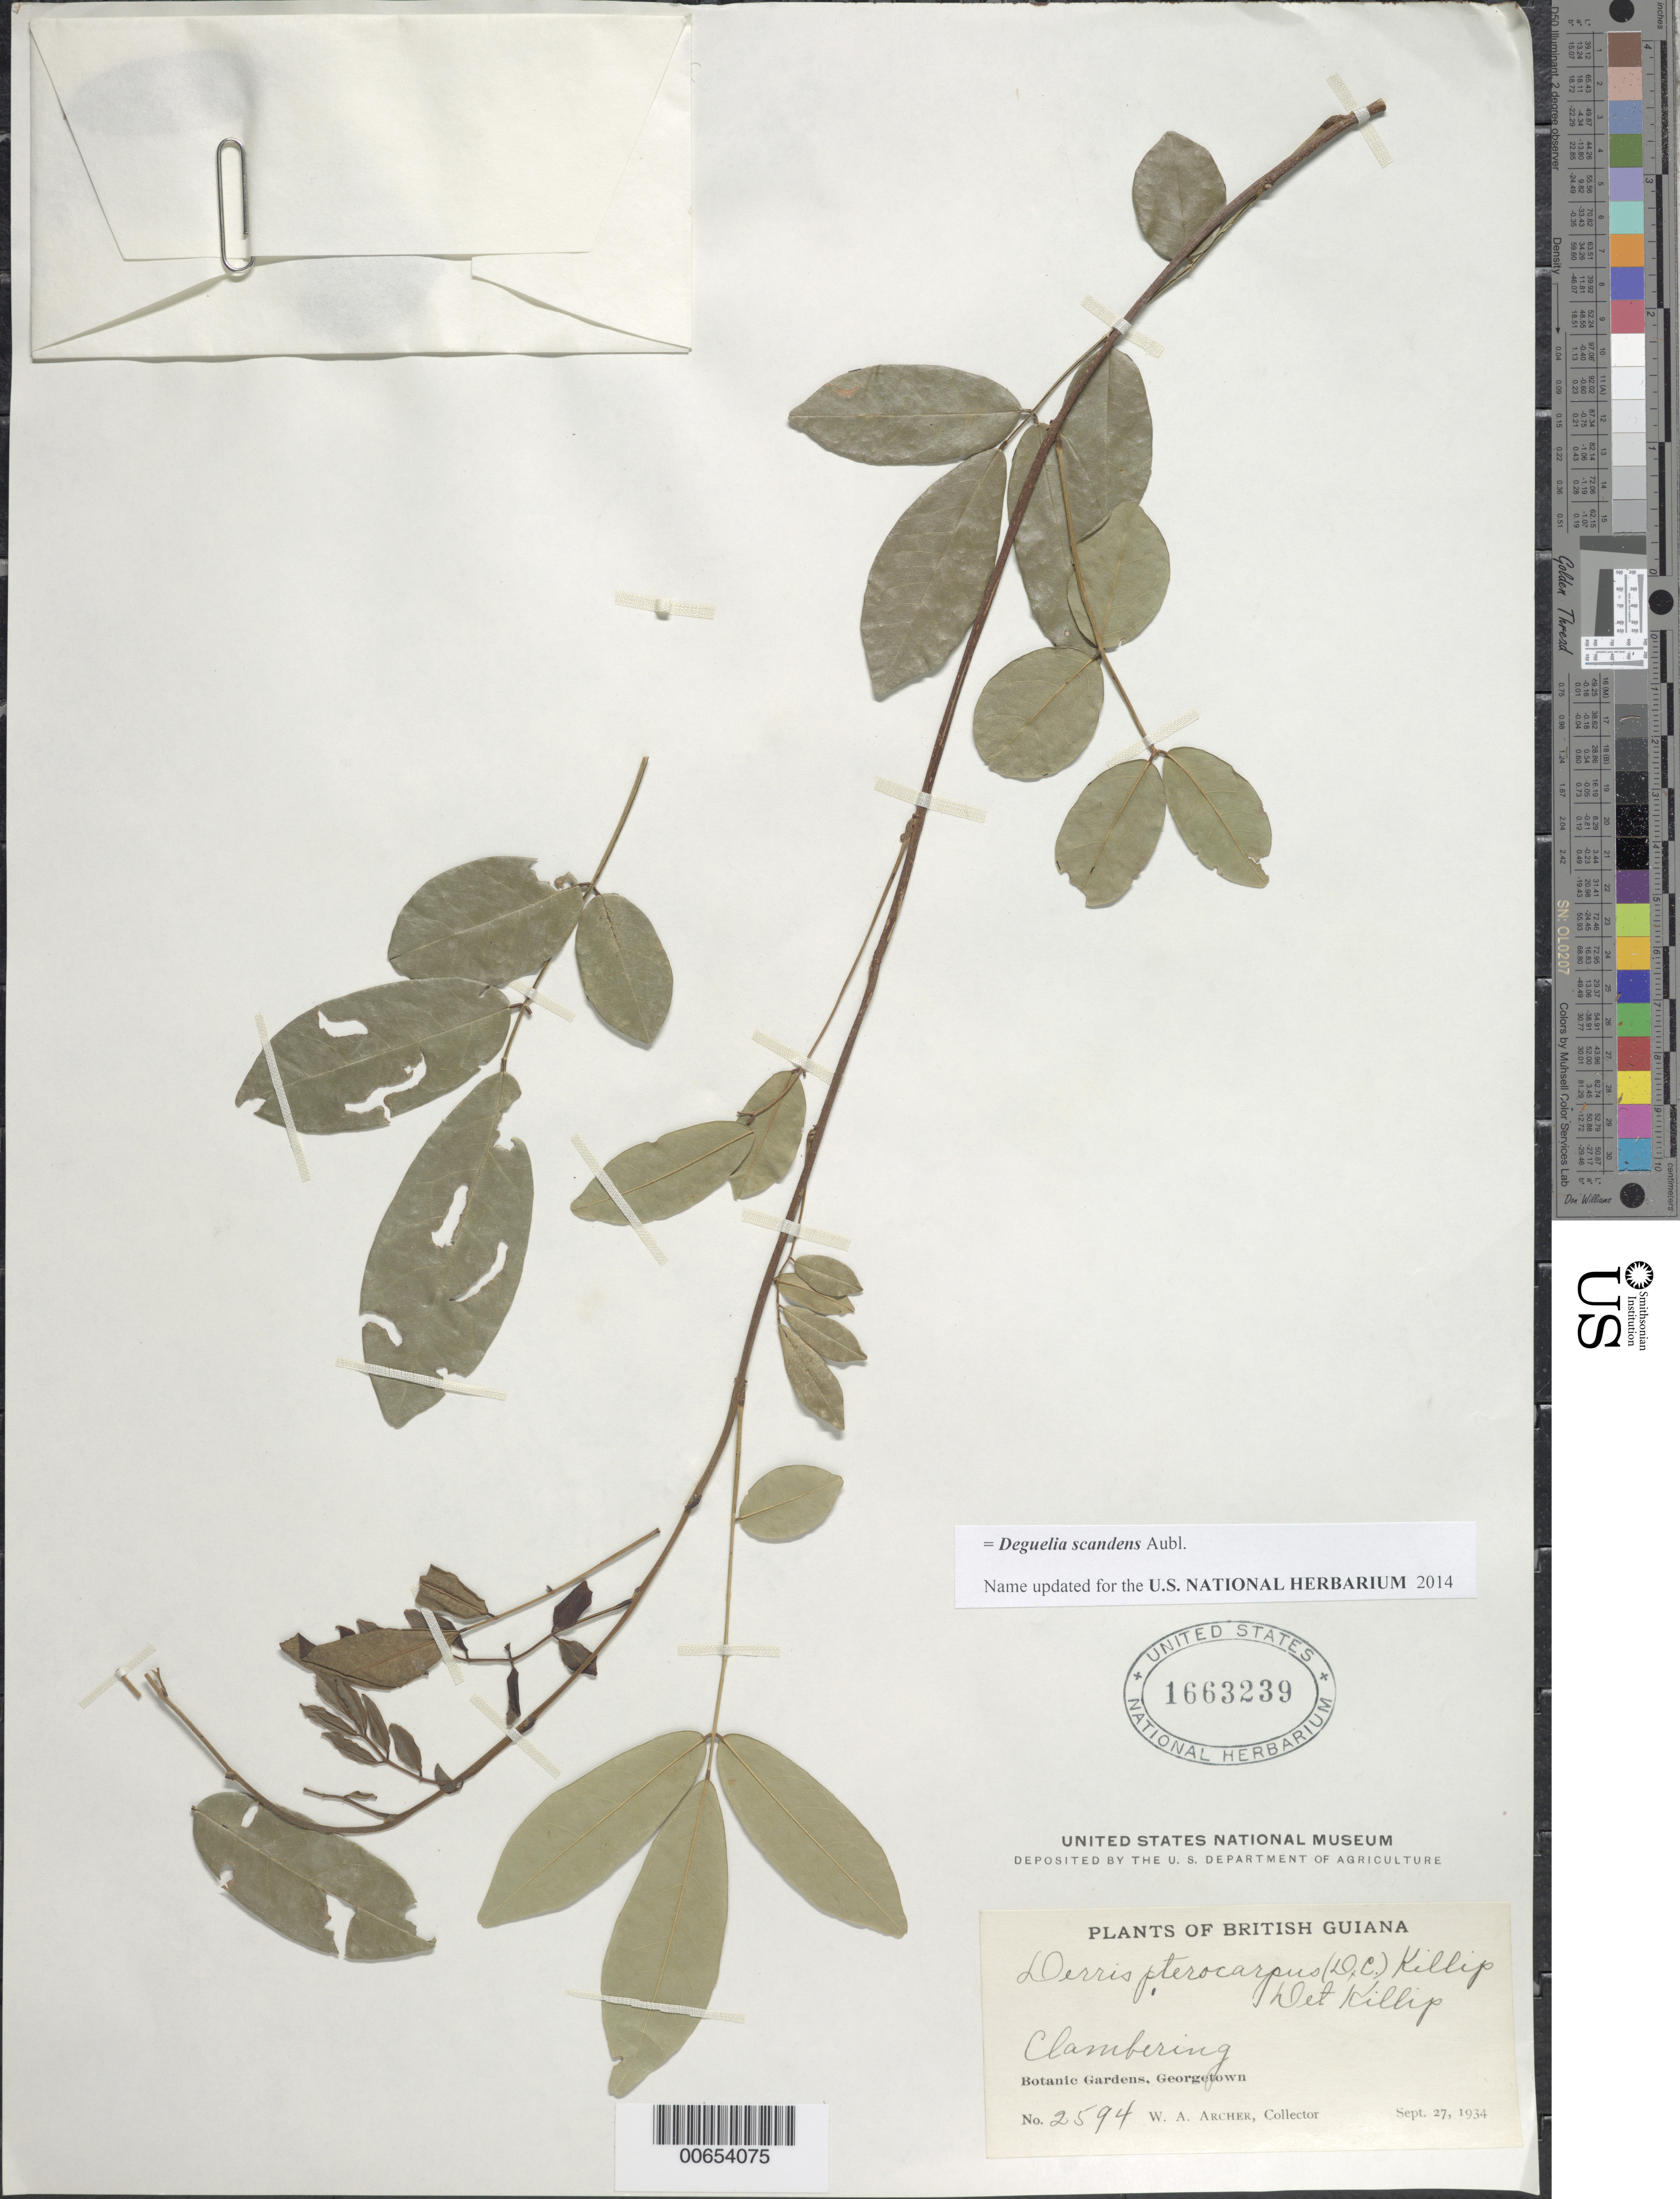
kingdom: Plantae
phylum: Tracheophyta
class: Magnoliopsida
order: Fabales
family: Fabaceae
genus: Deguelia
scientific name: Deguelia scandens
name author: Aubl.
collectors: W. A. Archer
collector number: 2594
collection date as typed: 27-Sep-34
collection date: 1934-09-27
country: Guyana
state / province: Demerara-Mahaica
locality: Georgetown, Botanic Gardens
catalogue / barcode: US 1663239